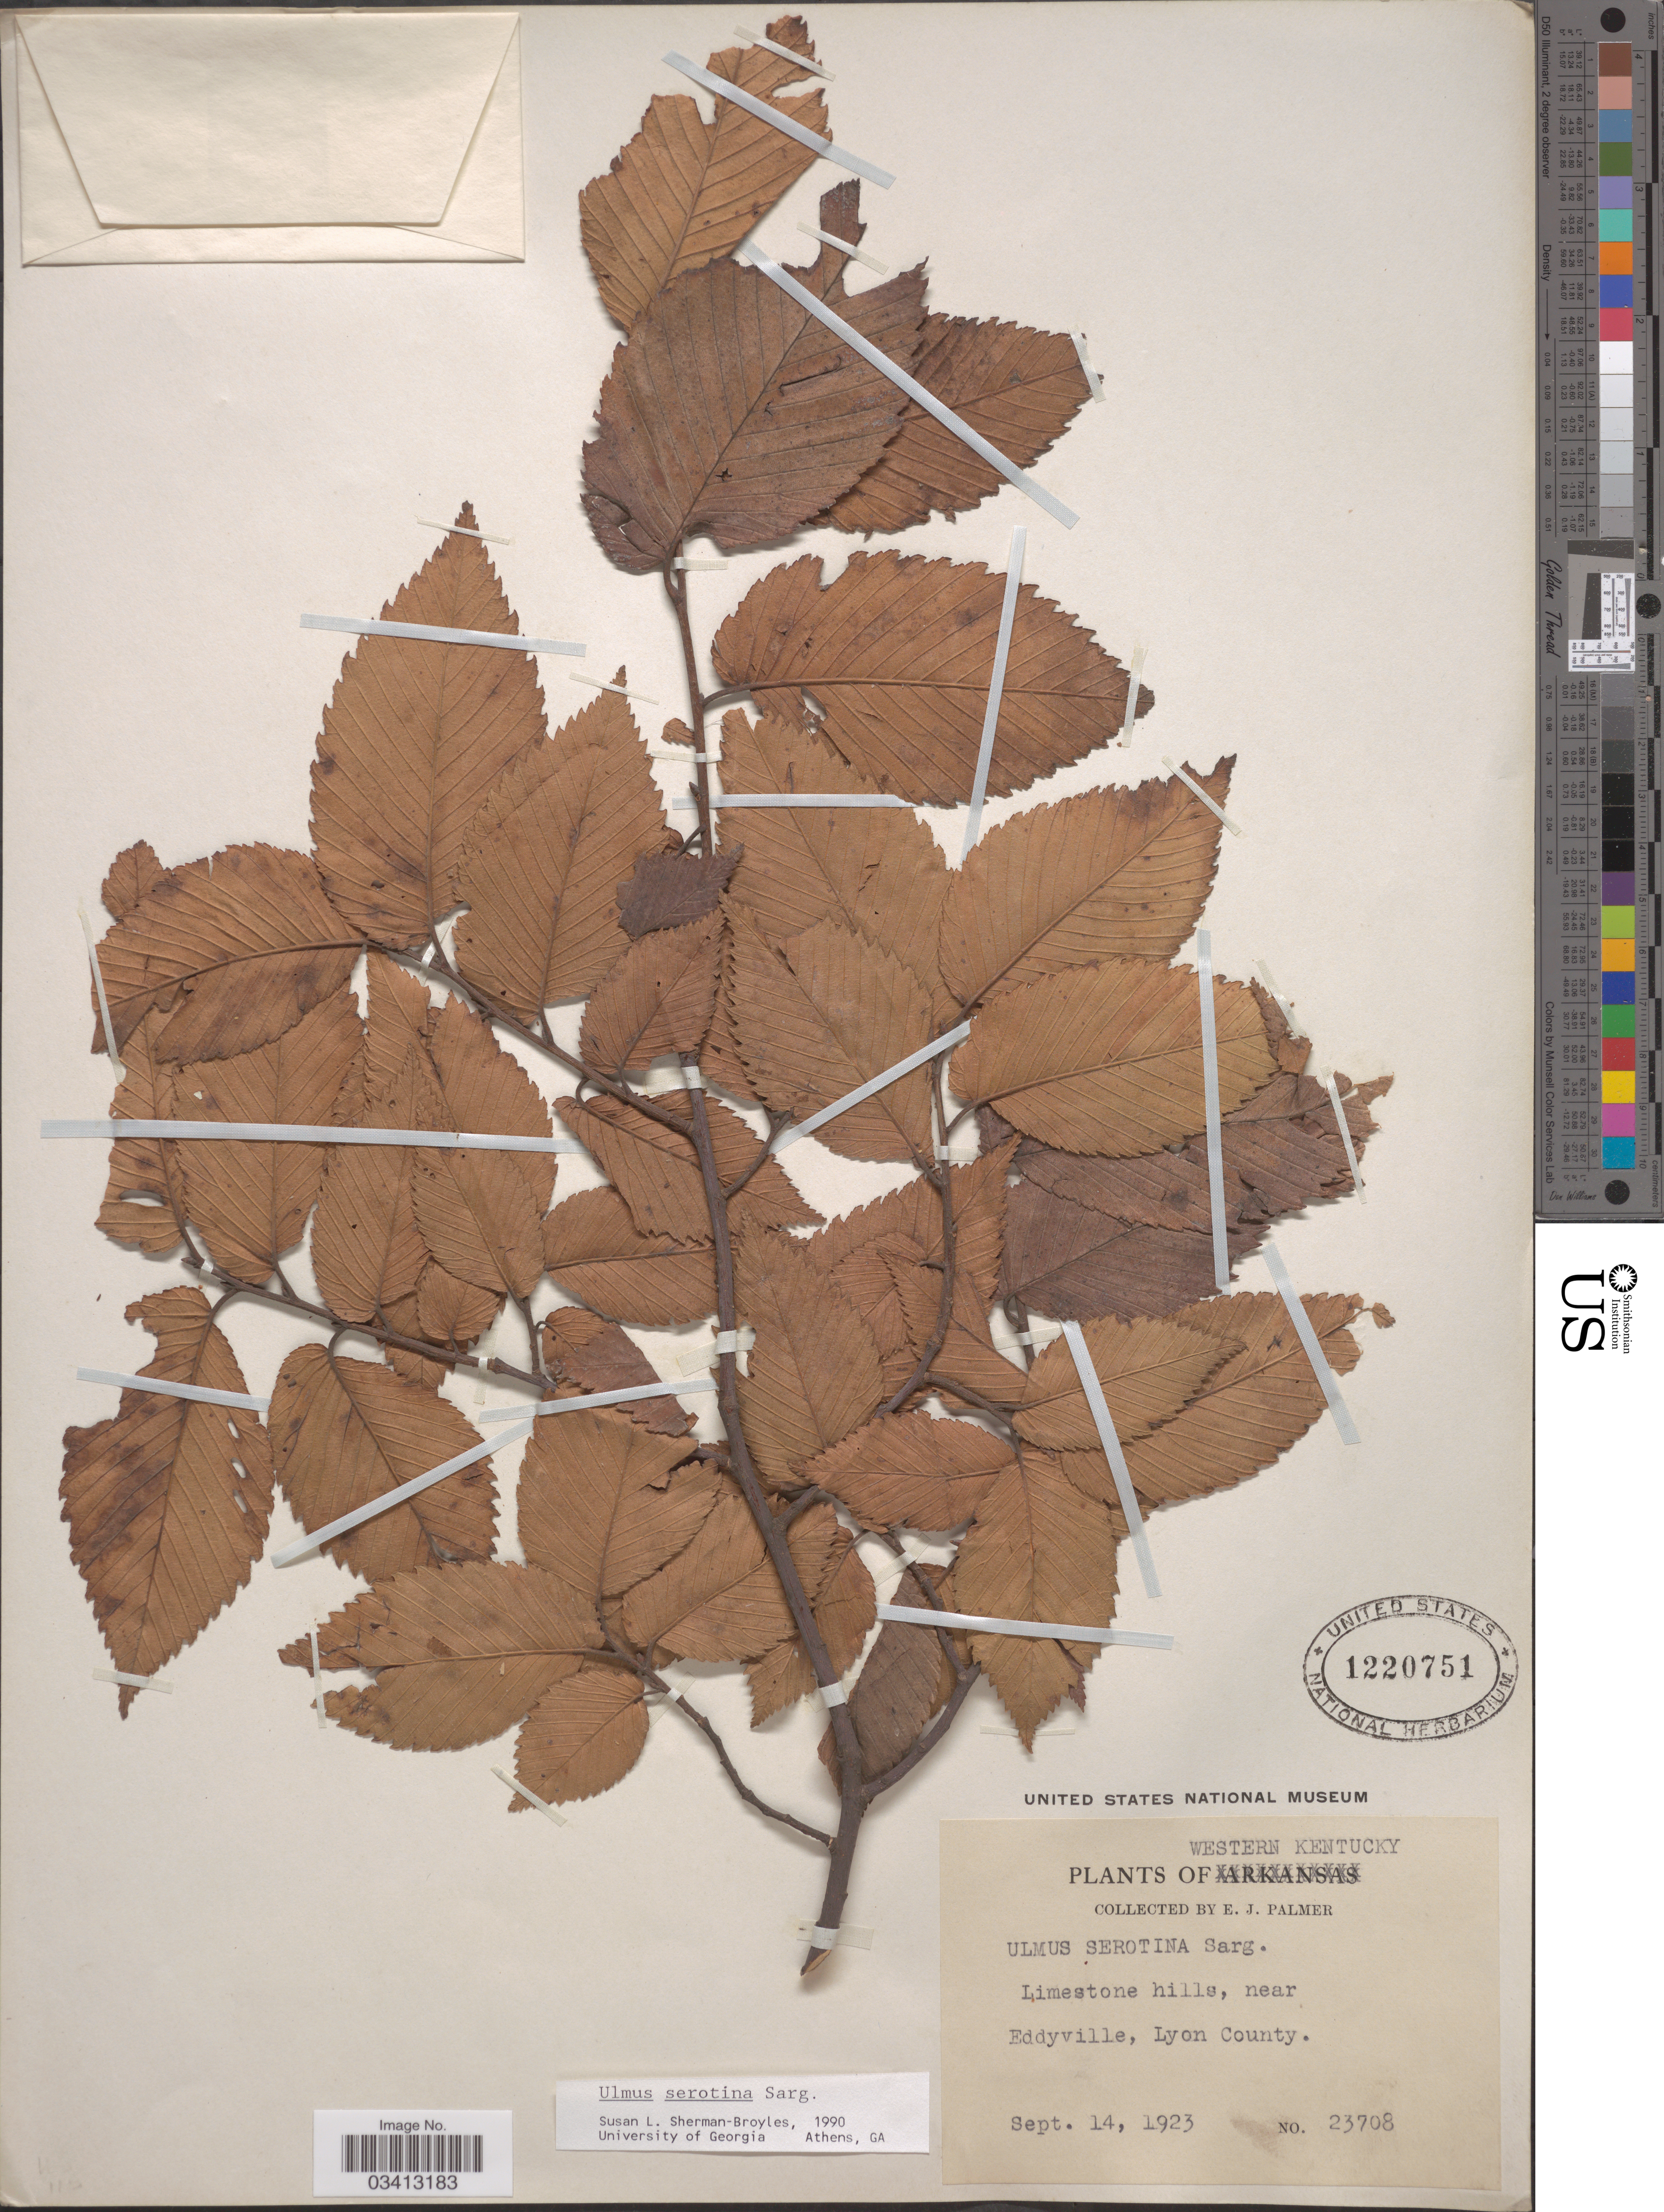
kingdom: Plantae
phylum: Tracheophyta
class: Magnoliopsida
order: Rosales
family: Ulmaceae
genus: Ulmus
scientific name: Ulmus serotina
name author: Sarg.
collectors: E. J. Palmer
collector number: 23708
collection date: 1923-09-14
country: United States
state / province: Kentucky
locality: Western Kentucky. Limestone hills, near Eddyville, Lyon County.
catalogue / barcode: US 1220751